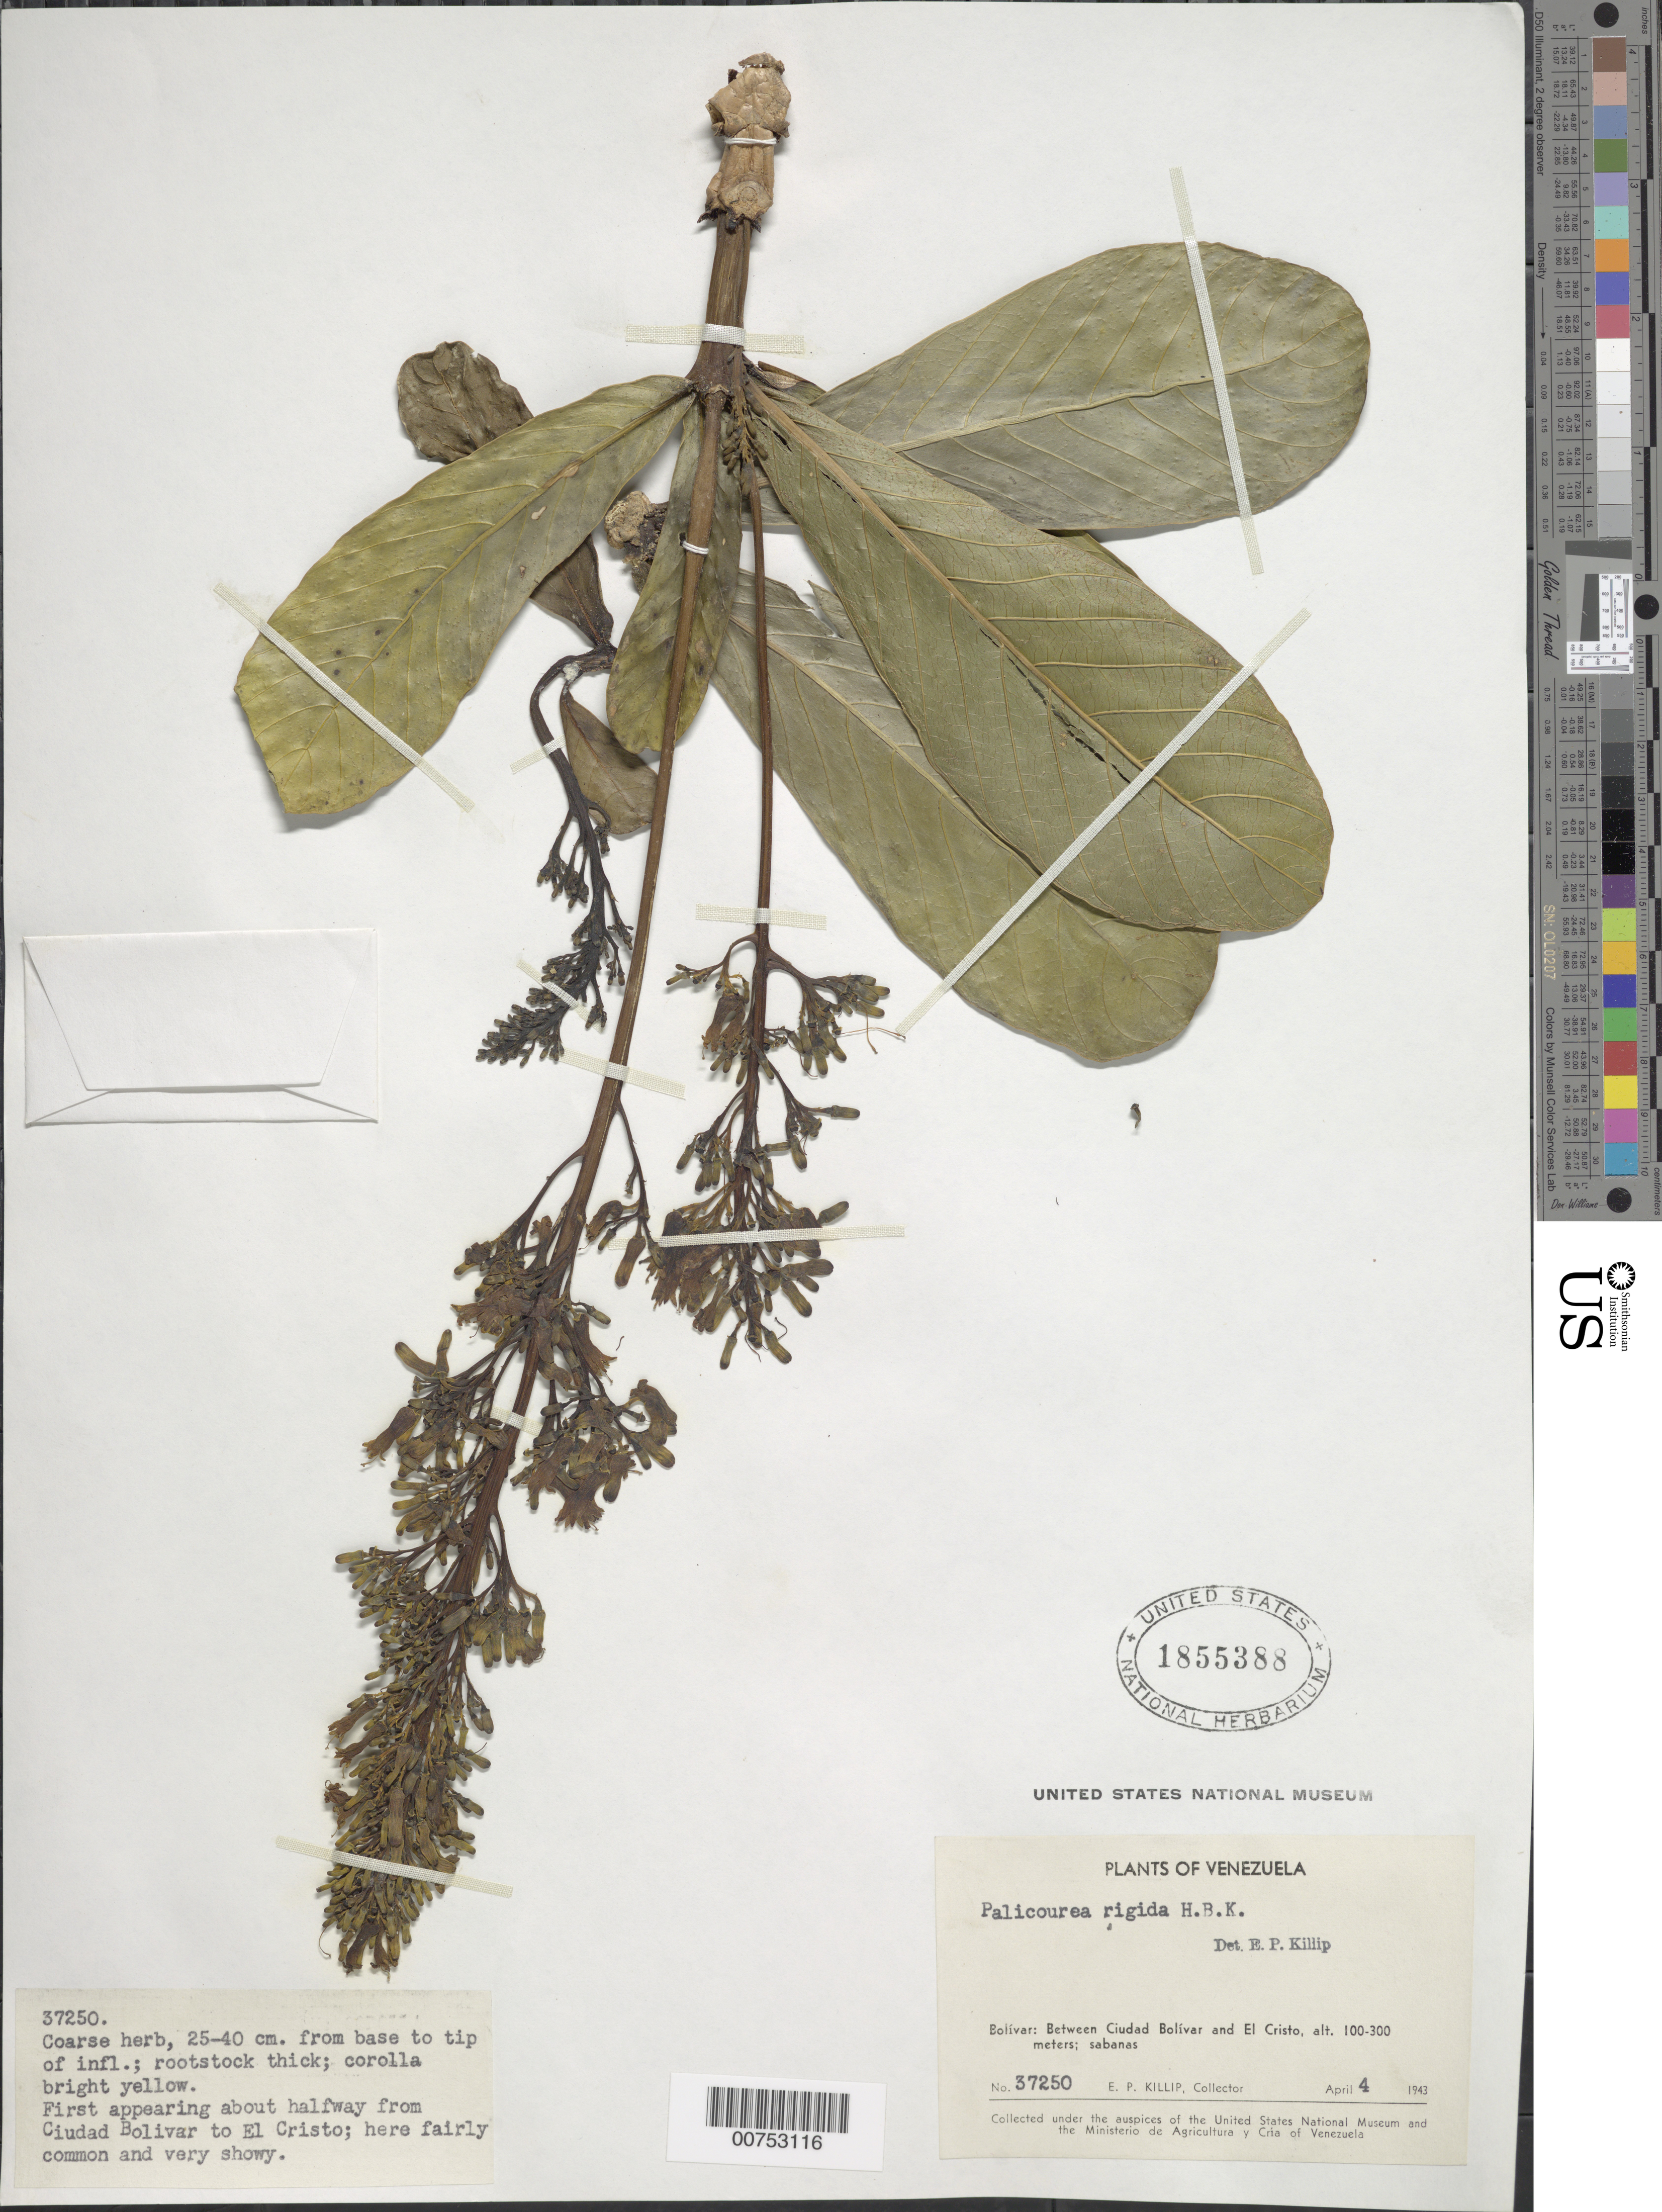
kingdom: Plantae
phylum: Tracheophyta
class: Magnoliopsida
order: Gentianales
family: Rubiaceae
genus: Palicourea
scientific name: Palicourea rigida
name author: Kunth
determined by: Killip, Ellsworth P.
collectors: E. P. Killip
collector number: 37250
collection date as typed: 4-Apr-43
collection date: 1943-04-04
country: Venezuela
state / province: Bolívar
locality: Río Pao, between Ciudad Bolívar and El Cristo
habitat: Savanna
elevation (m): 100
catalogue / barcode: US 1855388